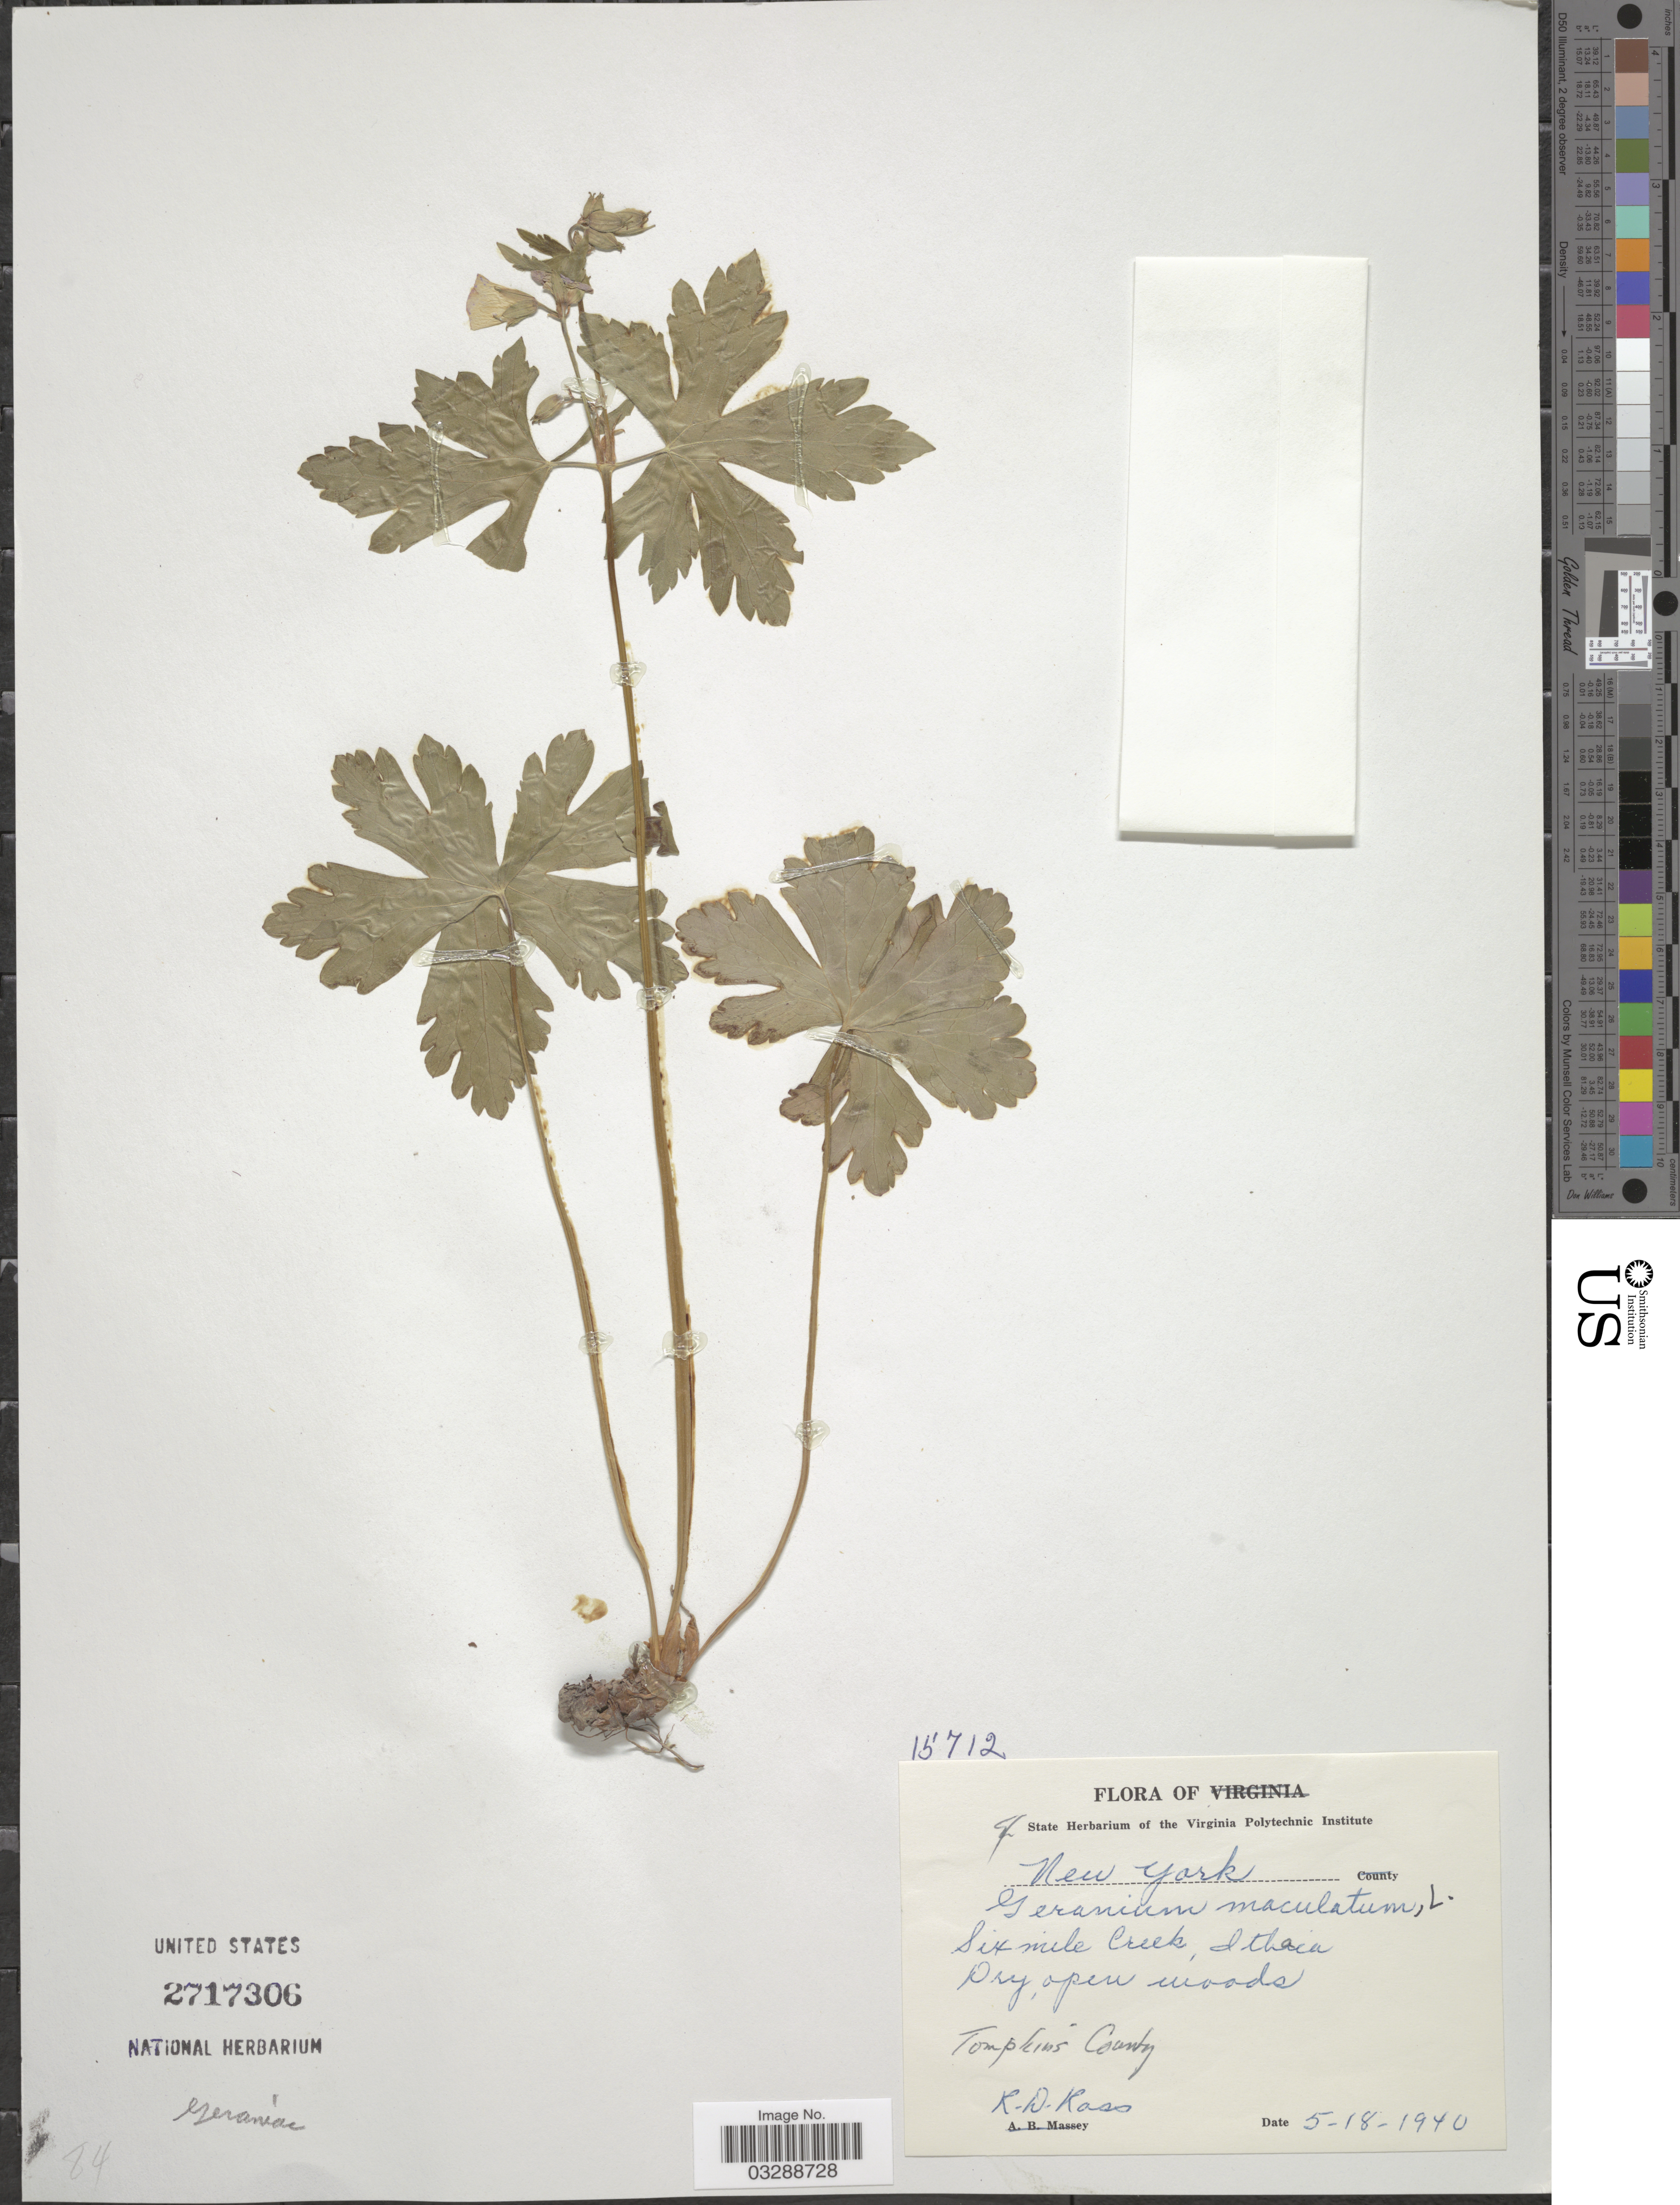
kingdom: Plantae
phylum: Tracheophyta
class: Magnoliopsida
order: Geraniales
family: Geraniaceae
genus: Geranium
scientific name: Geranium maculatum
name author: L.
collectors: R. Ross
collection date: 1940-05-18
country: United States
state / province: New York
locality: Six Mile Creek, Ithaca, Tompkins County.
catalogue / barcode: US 2717306